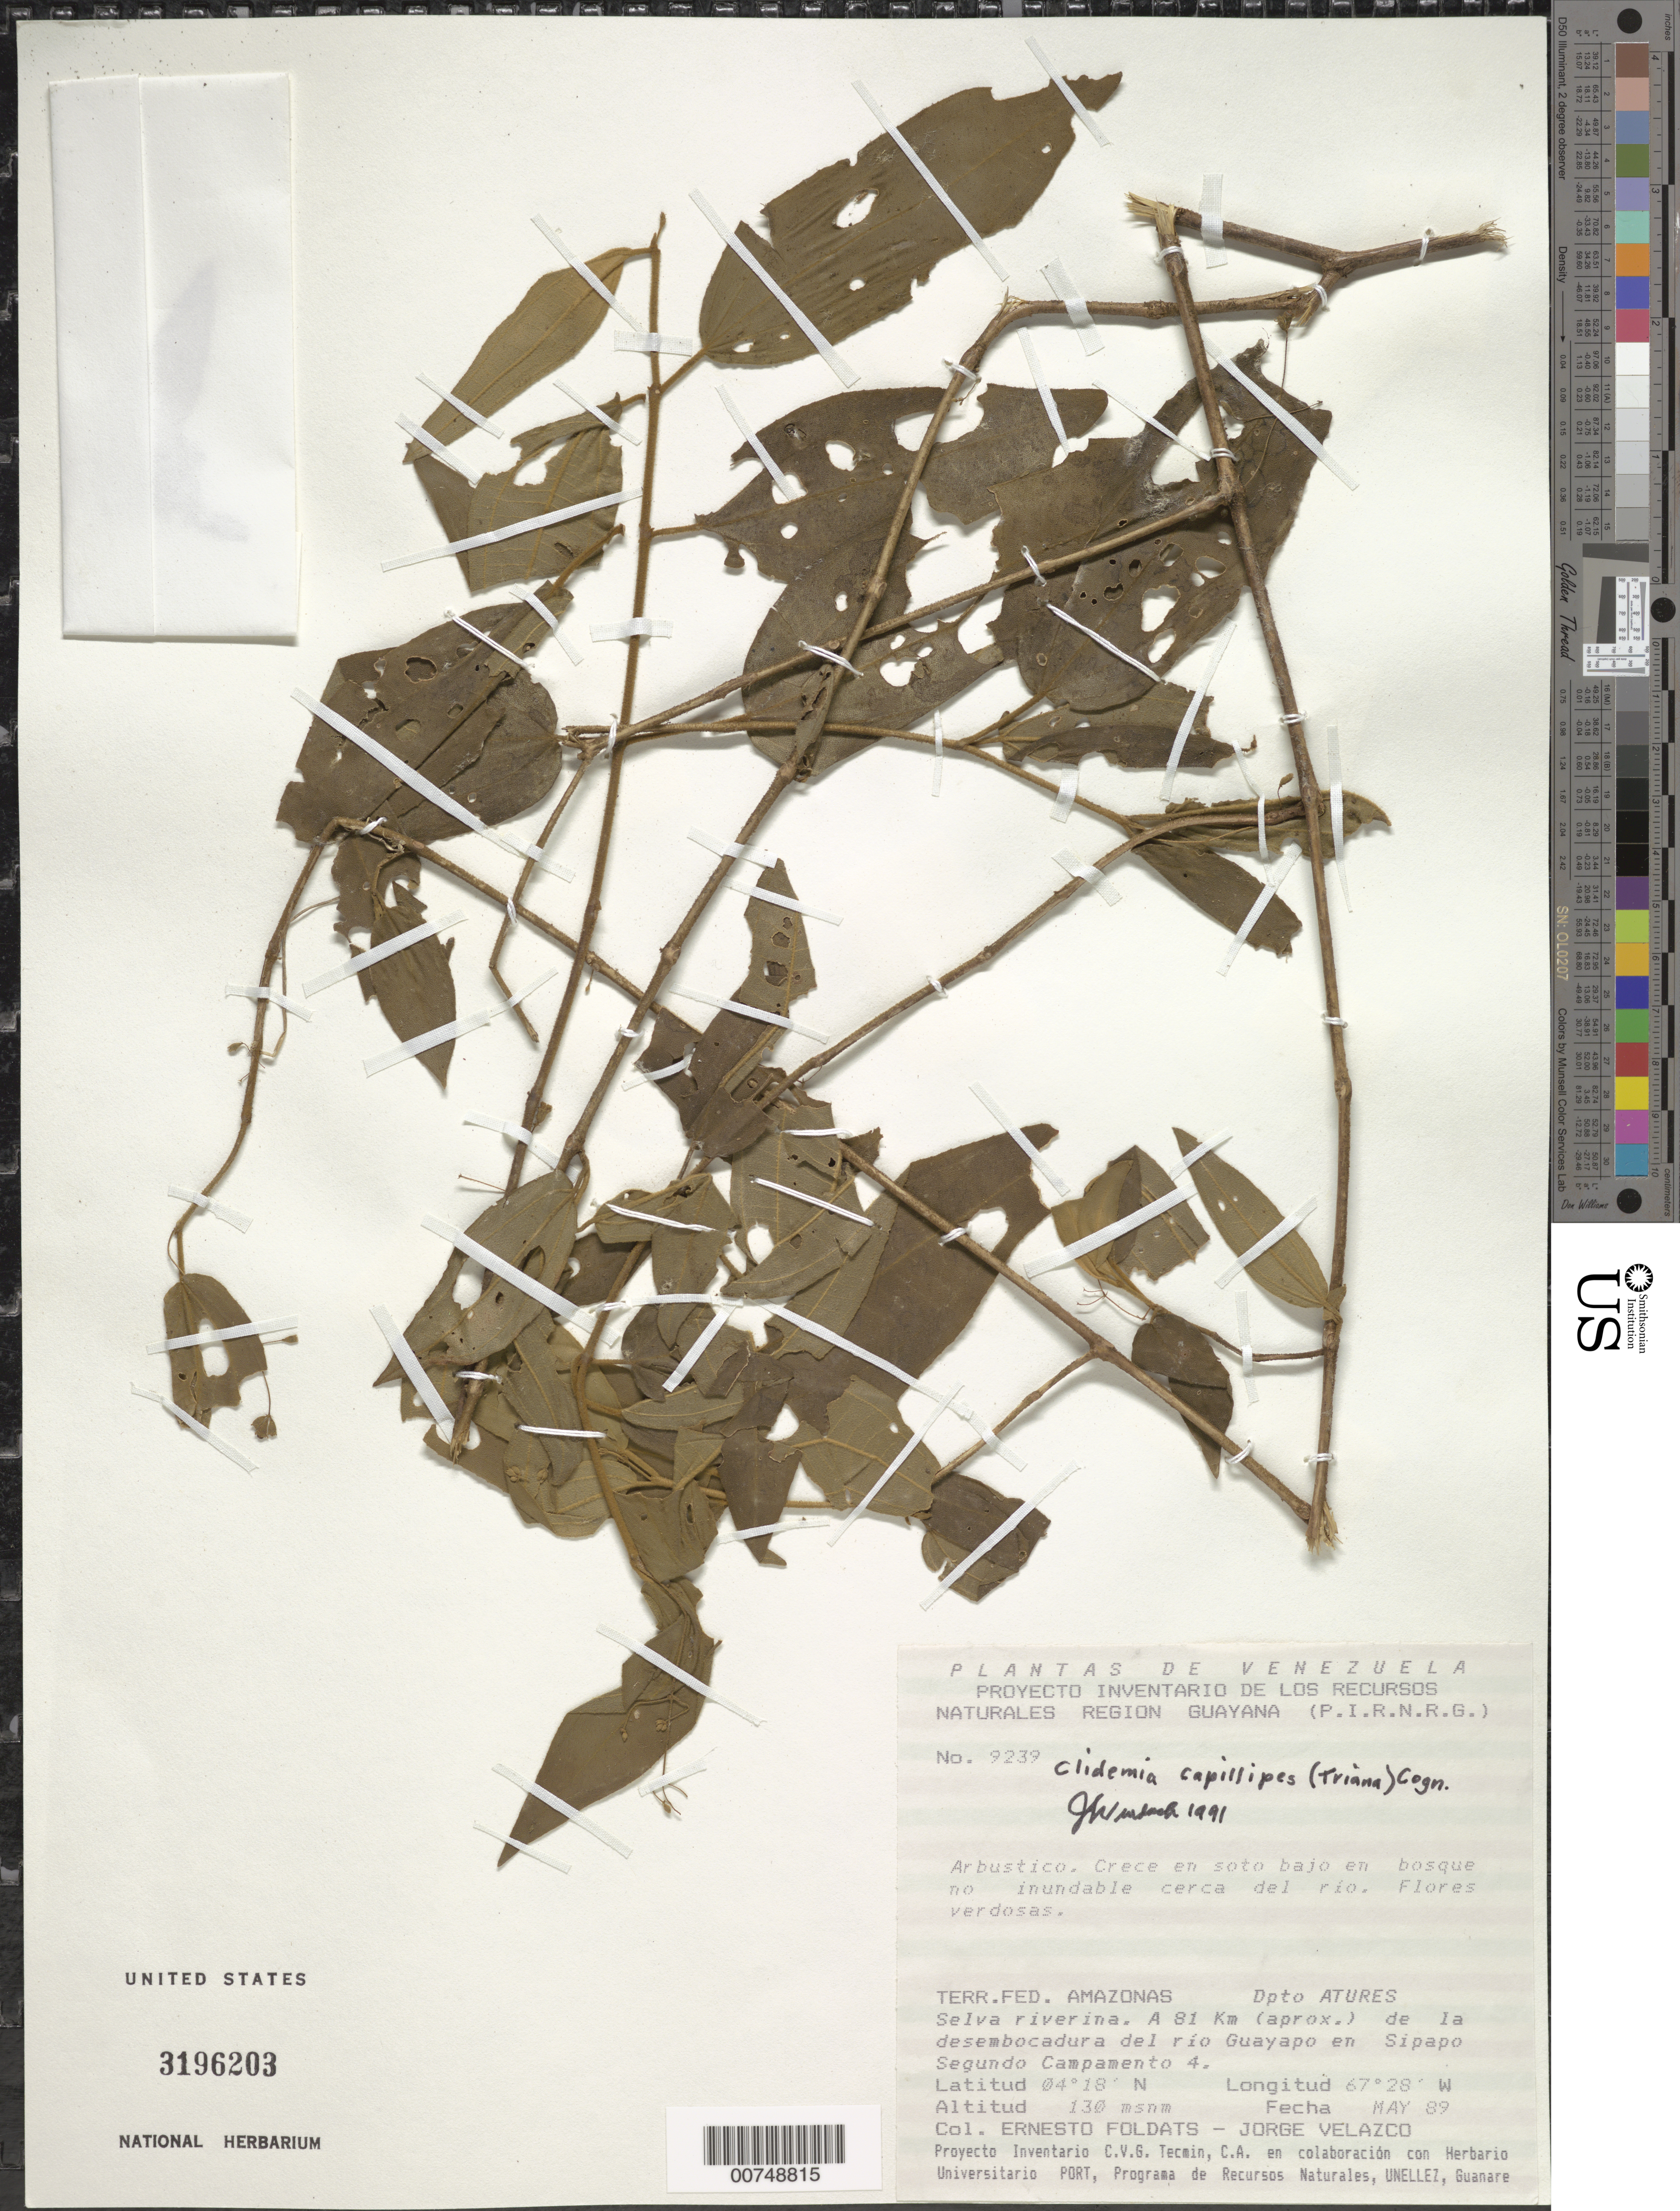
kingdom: Plantae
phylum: Tracheophyta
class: Magnoliopsida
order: Myrtales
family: Melastomataceae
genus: Clidemia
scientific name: Clidemia capillipes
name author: (Triana) Cogn.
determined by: Wurdack, John J., (US), US (UNITED STATES)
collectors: E. Foldats & J. Velazco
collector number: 9239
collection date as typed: May-89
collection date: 1989-05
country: Venezuela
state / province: Amazonas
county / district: Atures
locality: Río Guayapo, 81 km de la desembocadura, en Sipapo Segundo Campamento 4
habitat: Selva riverina; crece en soto bajo en bosque no inundable cerca del rio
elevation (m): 130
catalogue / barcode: US 3196203